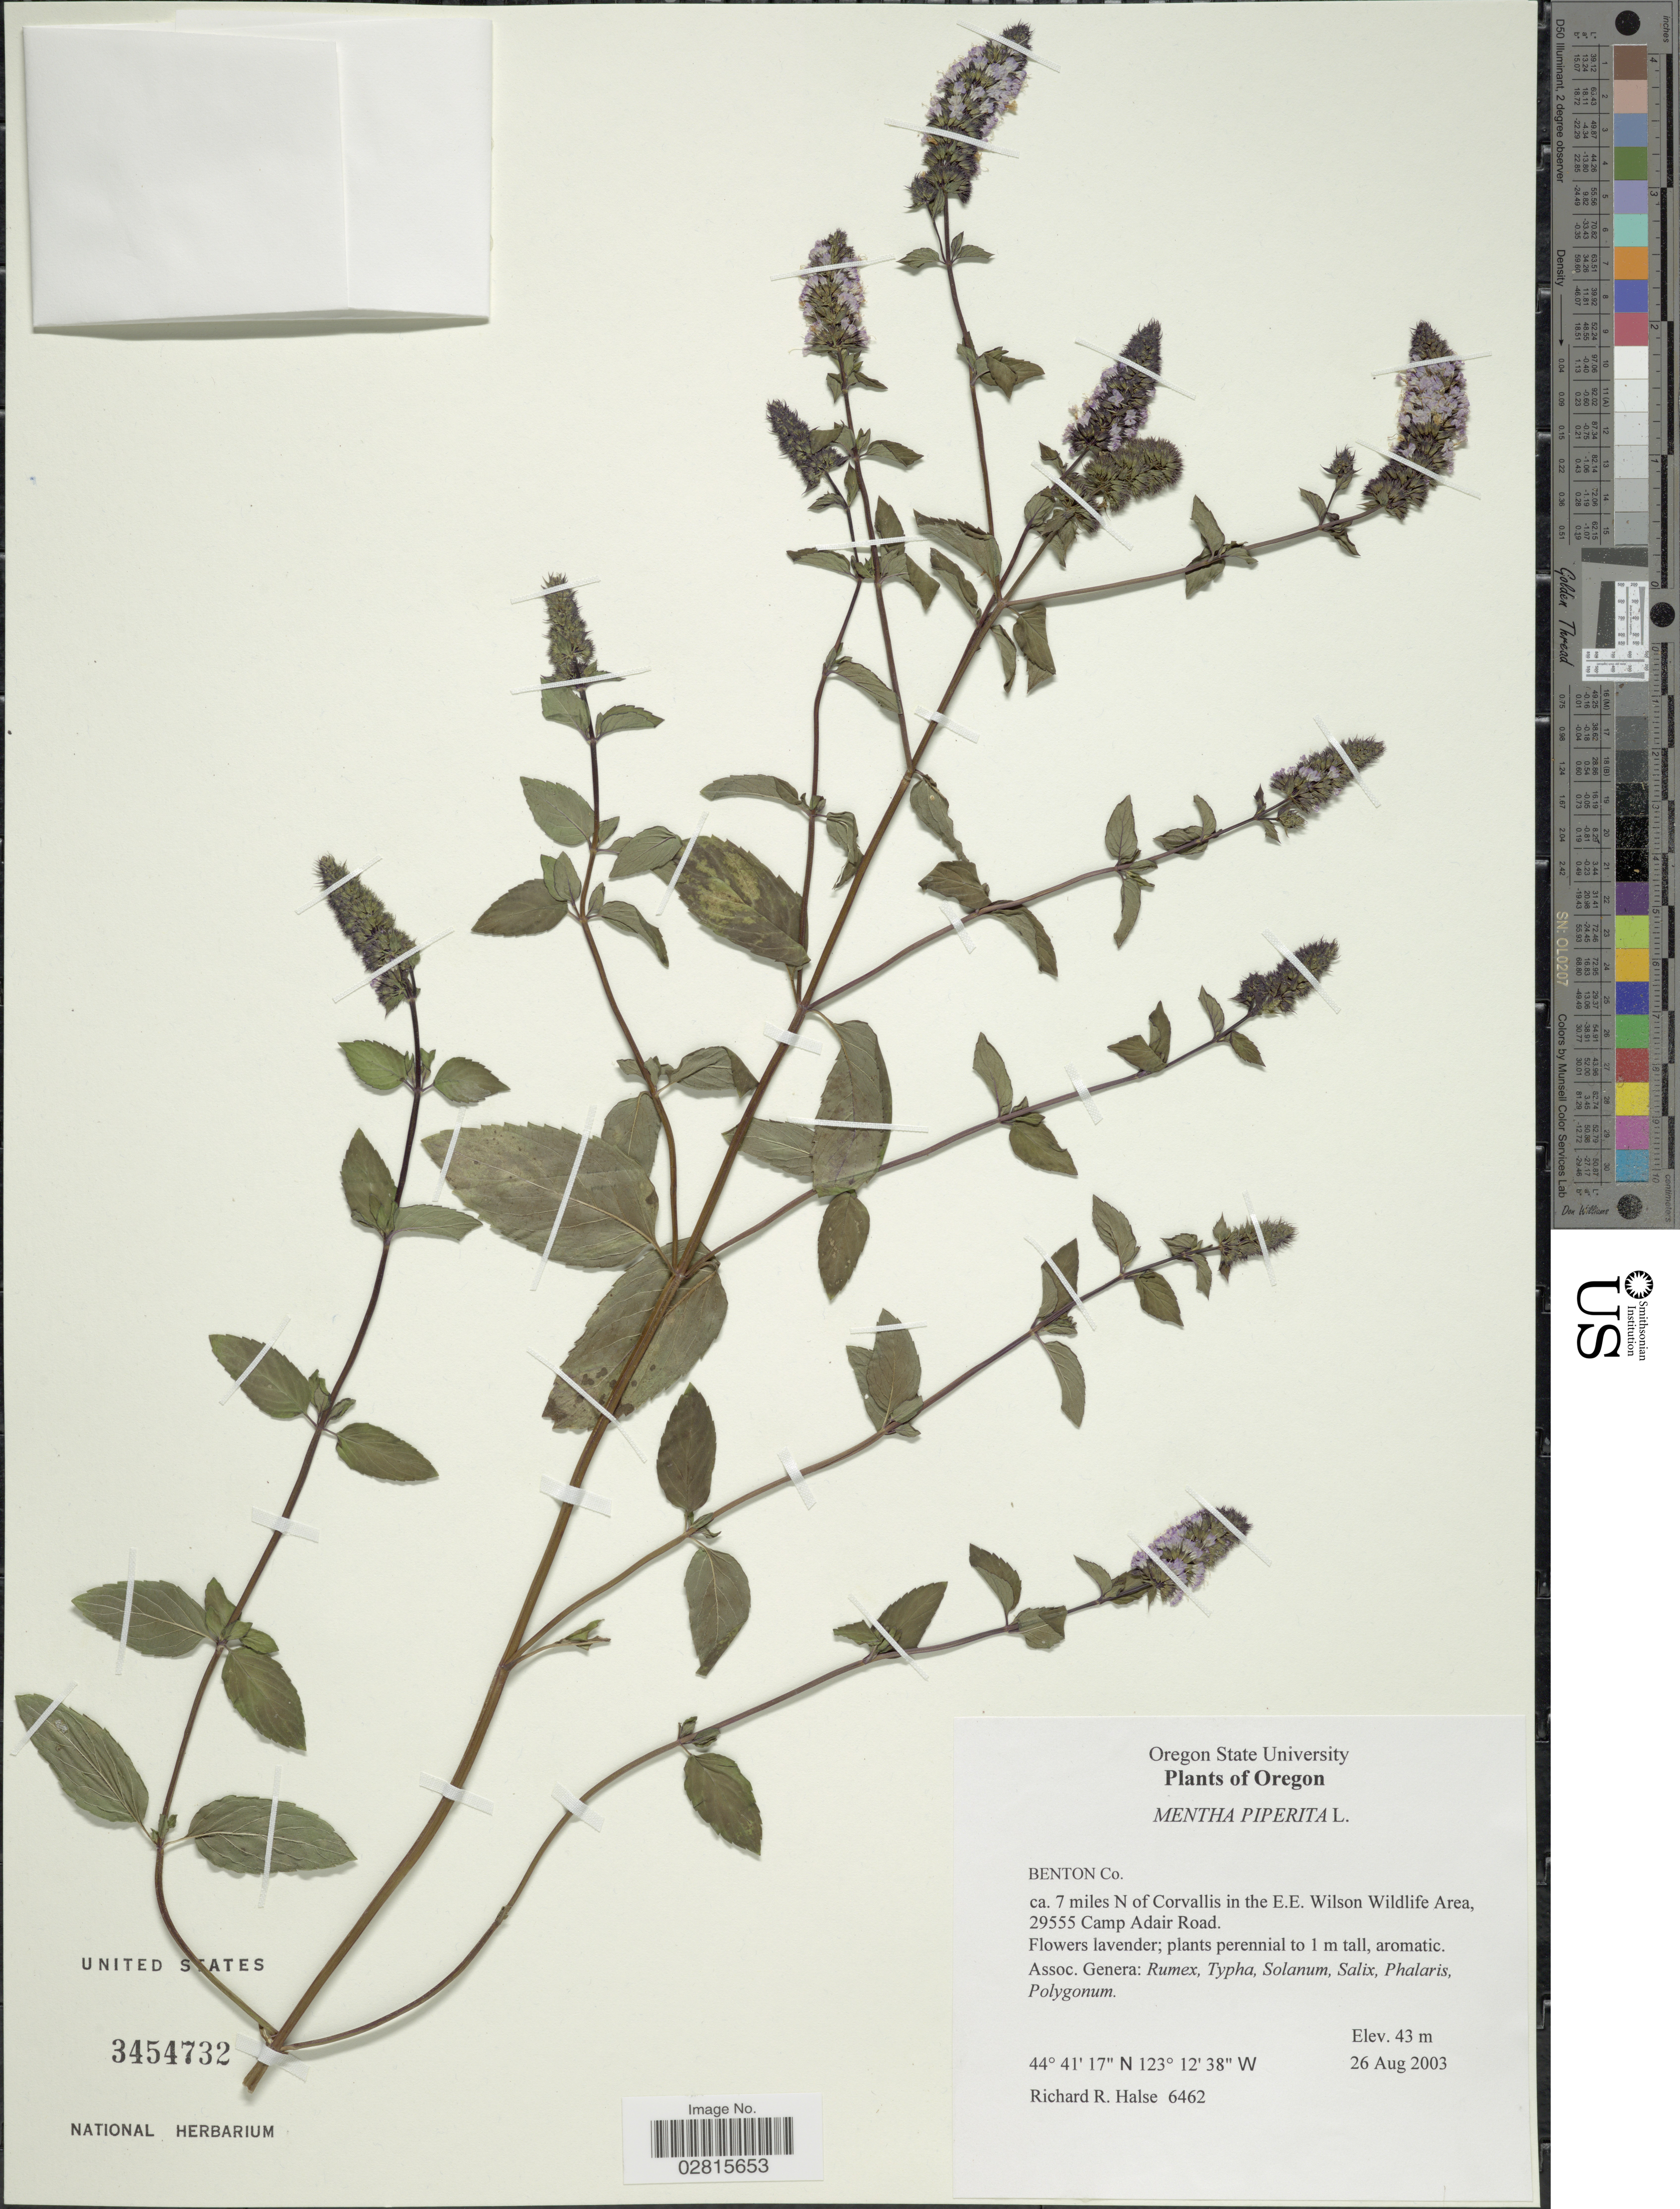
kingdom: Plantae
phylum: Tracheophyta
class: Magnoliopsida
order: Lamiales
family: Lamiaceae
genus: Mentha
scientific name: Mentha x piperita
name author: L.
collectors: R. Halse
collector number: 6462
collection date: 2003-08-26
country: United States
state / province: Oregon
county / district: Benton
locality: Benton Co., ca. 7 miles N of Corvallis in the E. E. Wilson Wildlife Area, 29555 Camp Adair Road.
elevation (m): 43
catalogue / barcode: US 3454732